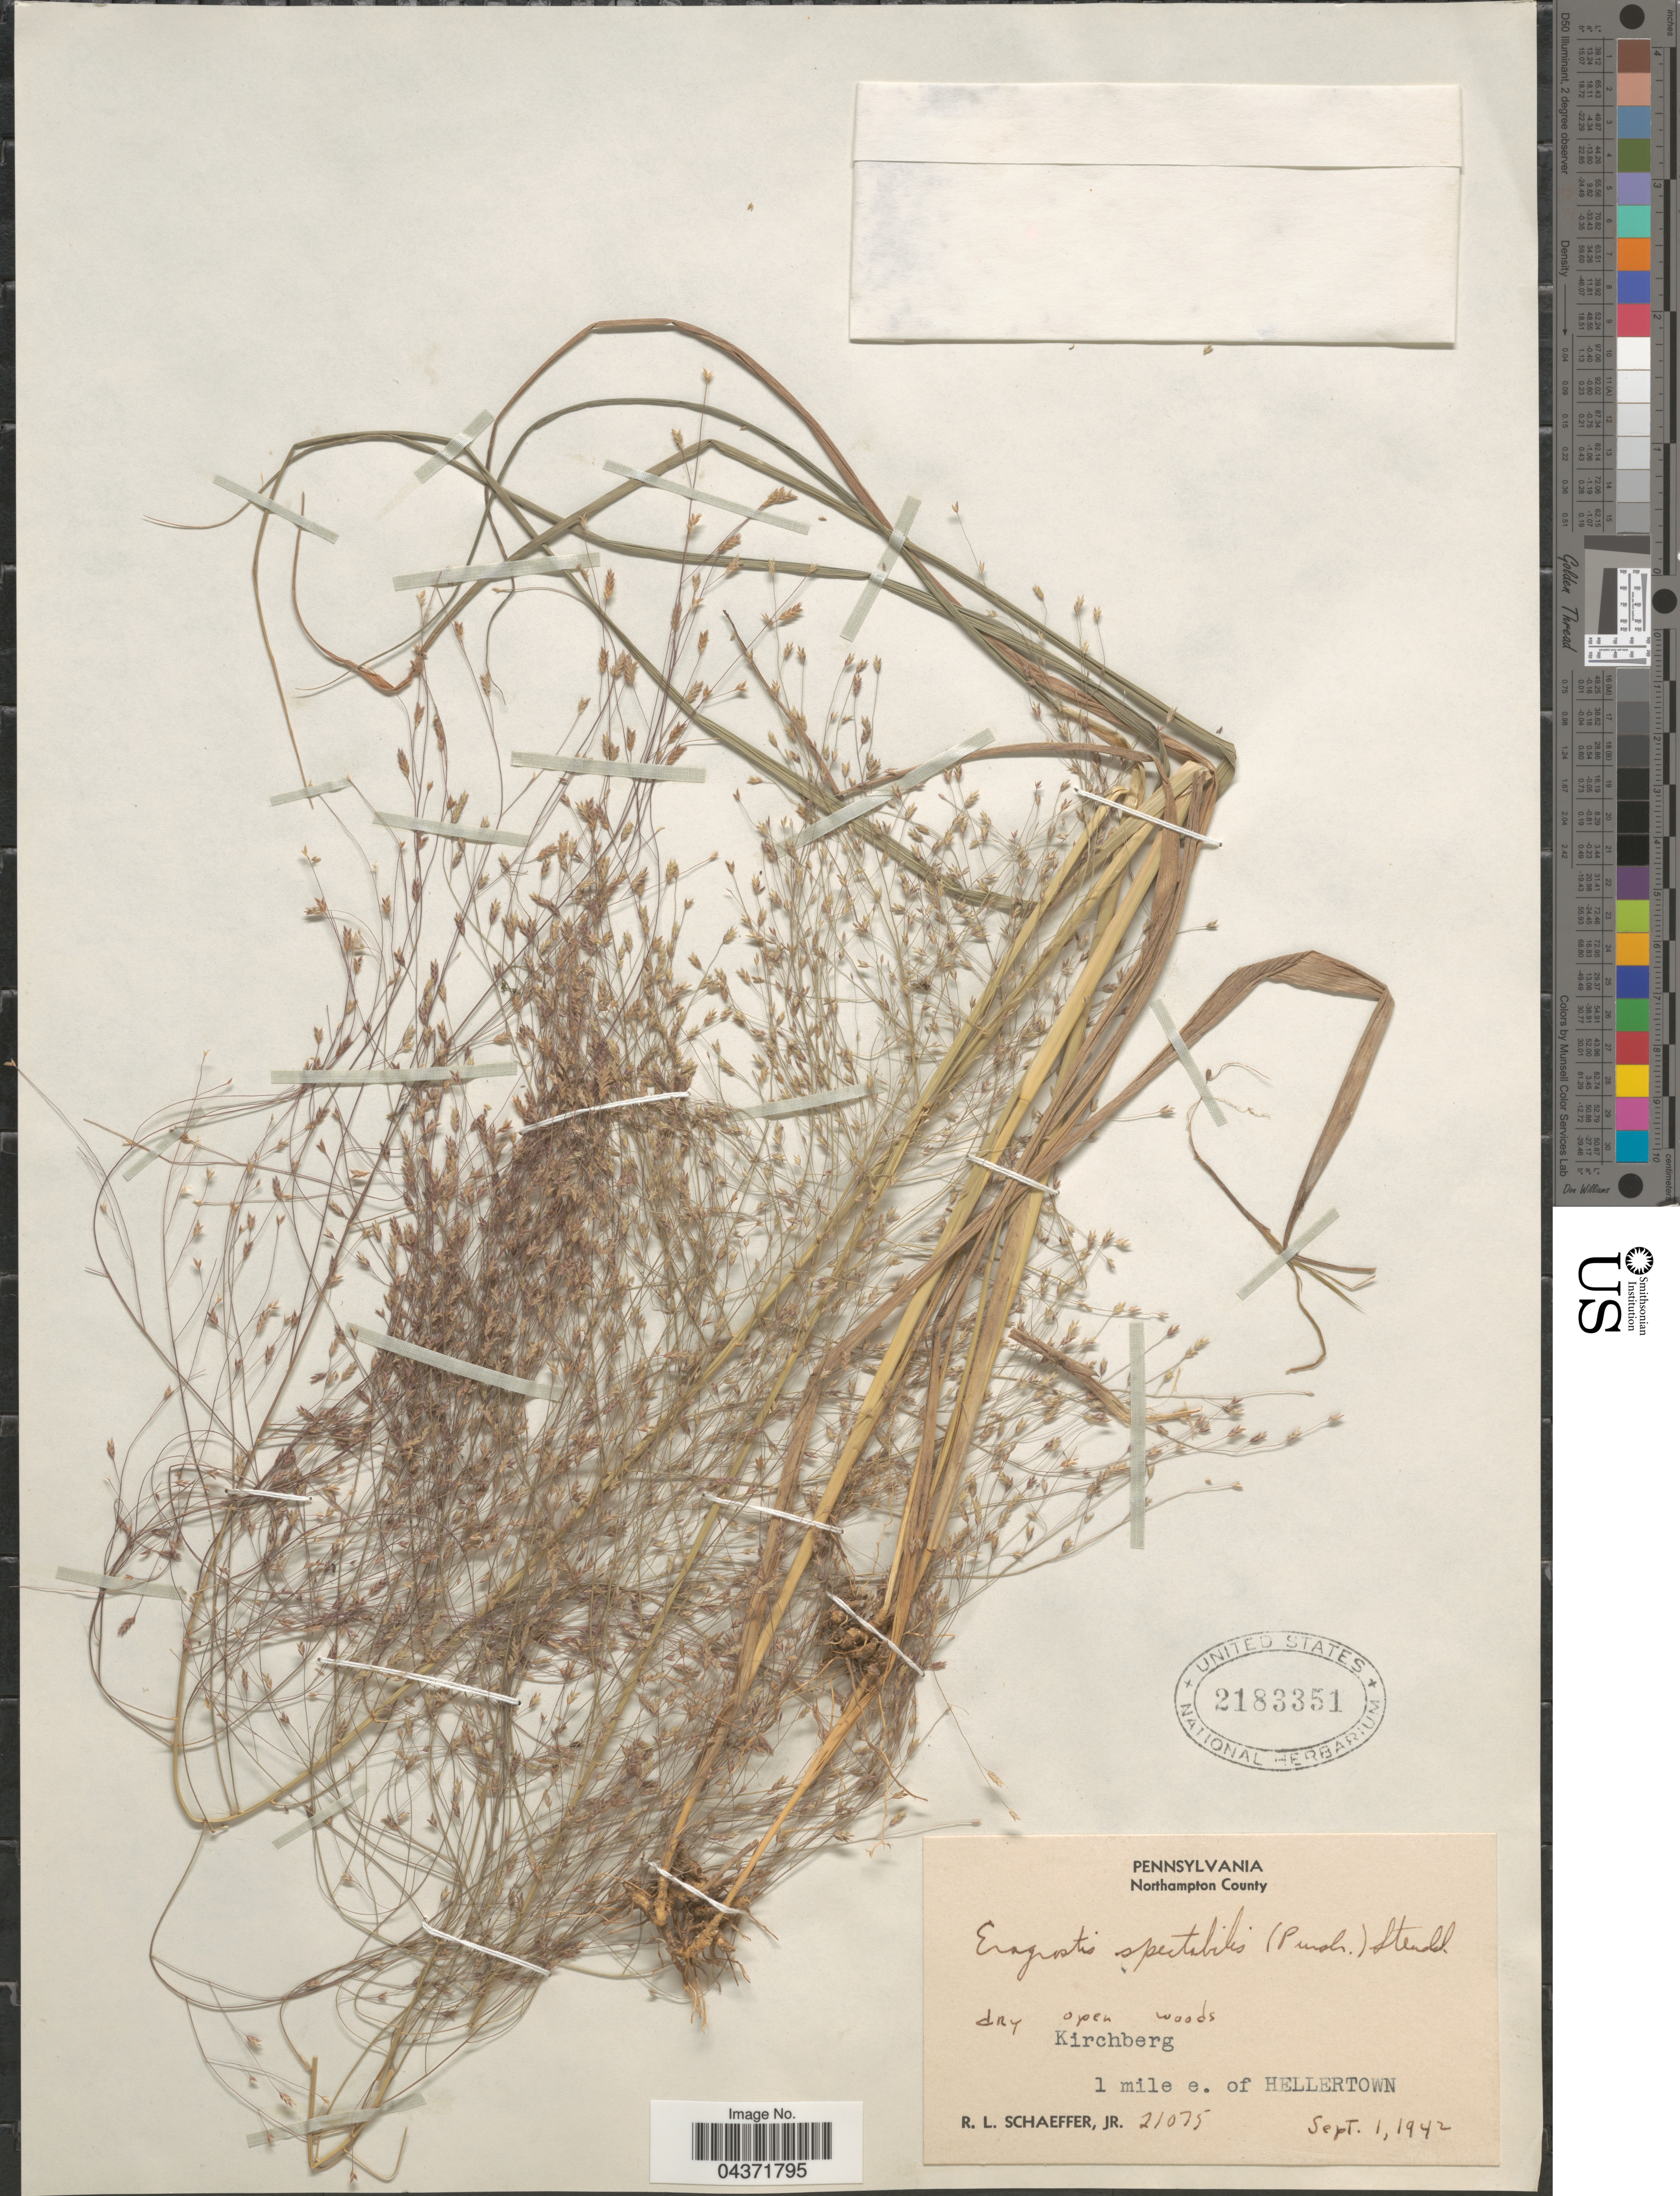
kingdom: Plantae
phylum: Tracheophyta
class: Liliopsida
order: Poales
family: Poaceae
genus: Eragrostis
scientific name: Eragrostis spectabilis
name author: (Pursh) Steud.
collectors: R. Schaeffer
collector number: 21075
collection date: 1942-09-01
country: United States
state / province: Pennsylvania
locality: Northampton County. Kirchberg. 1 mile e. of Hellertown.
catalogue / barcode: US 2183351